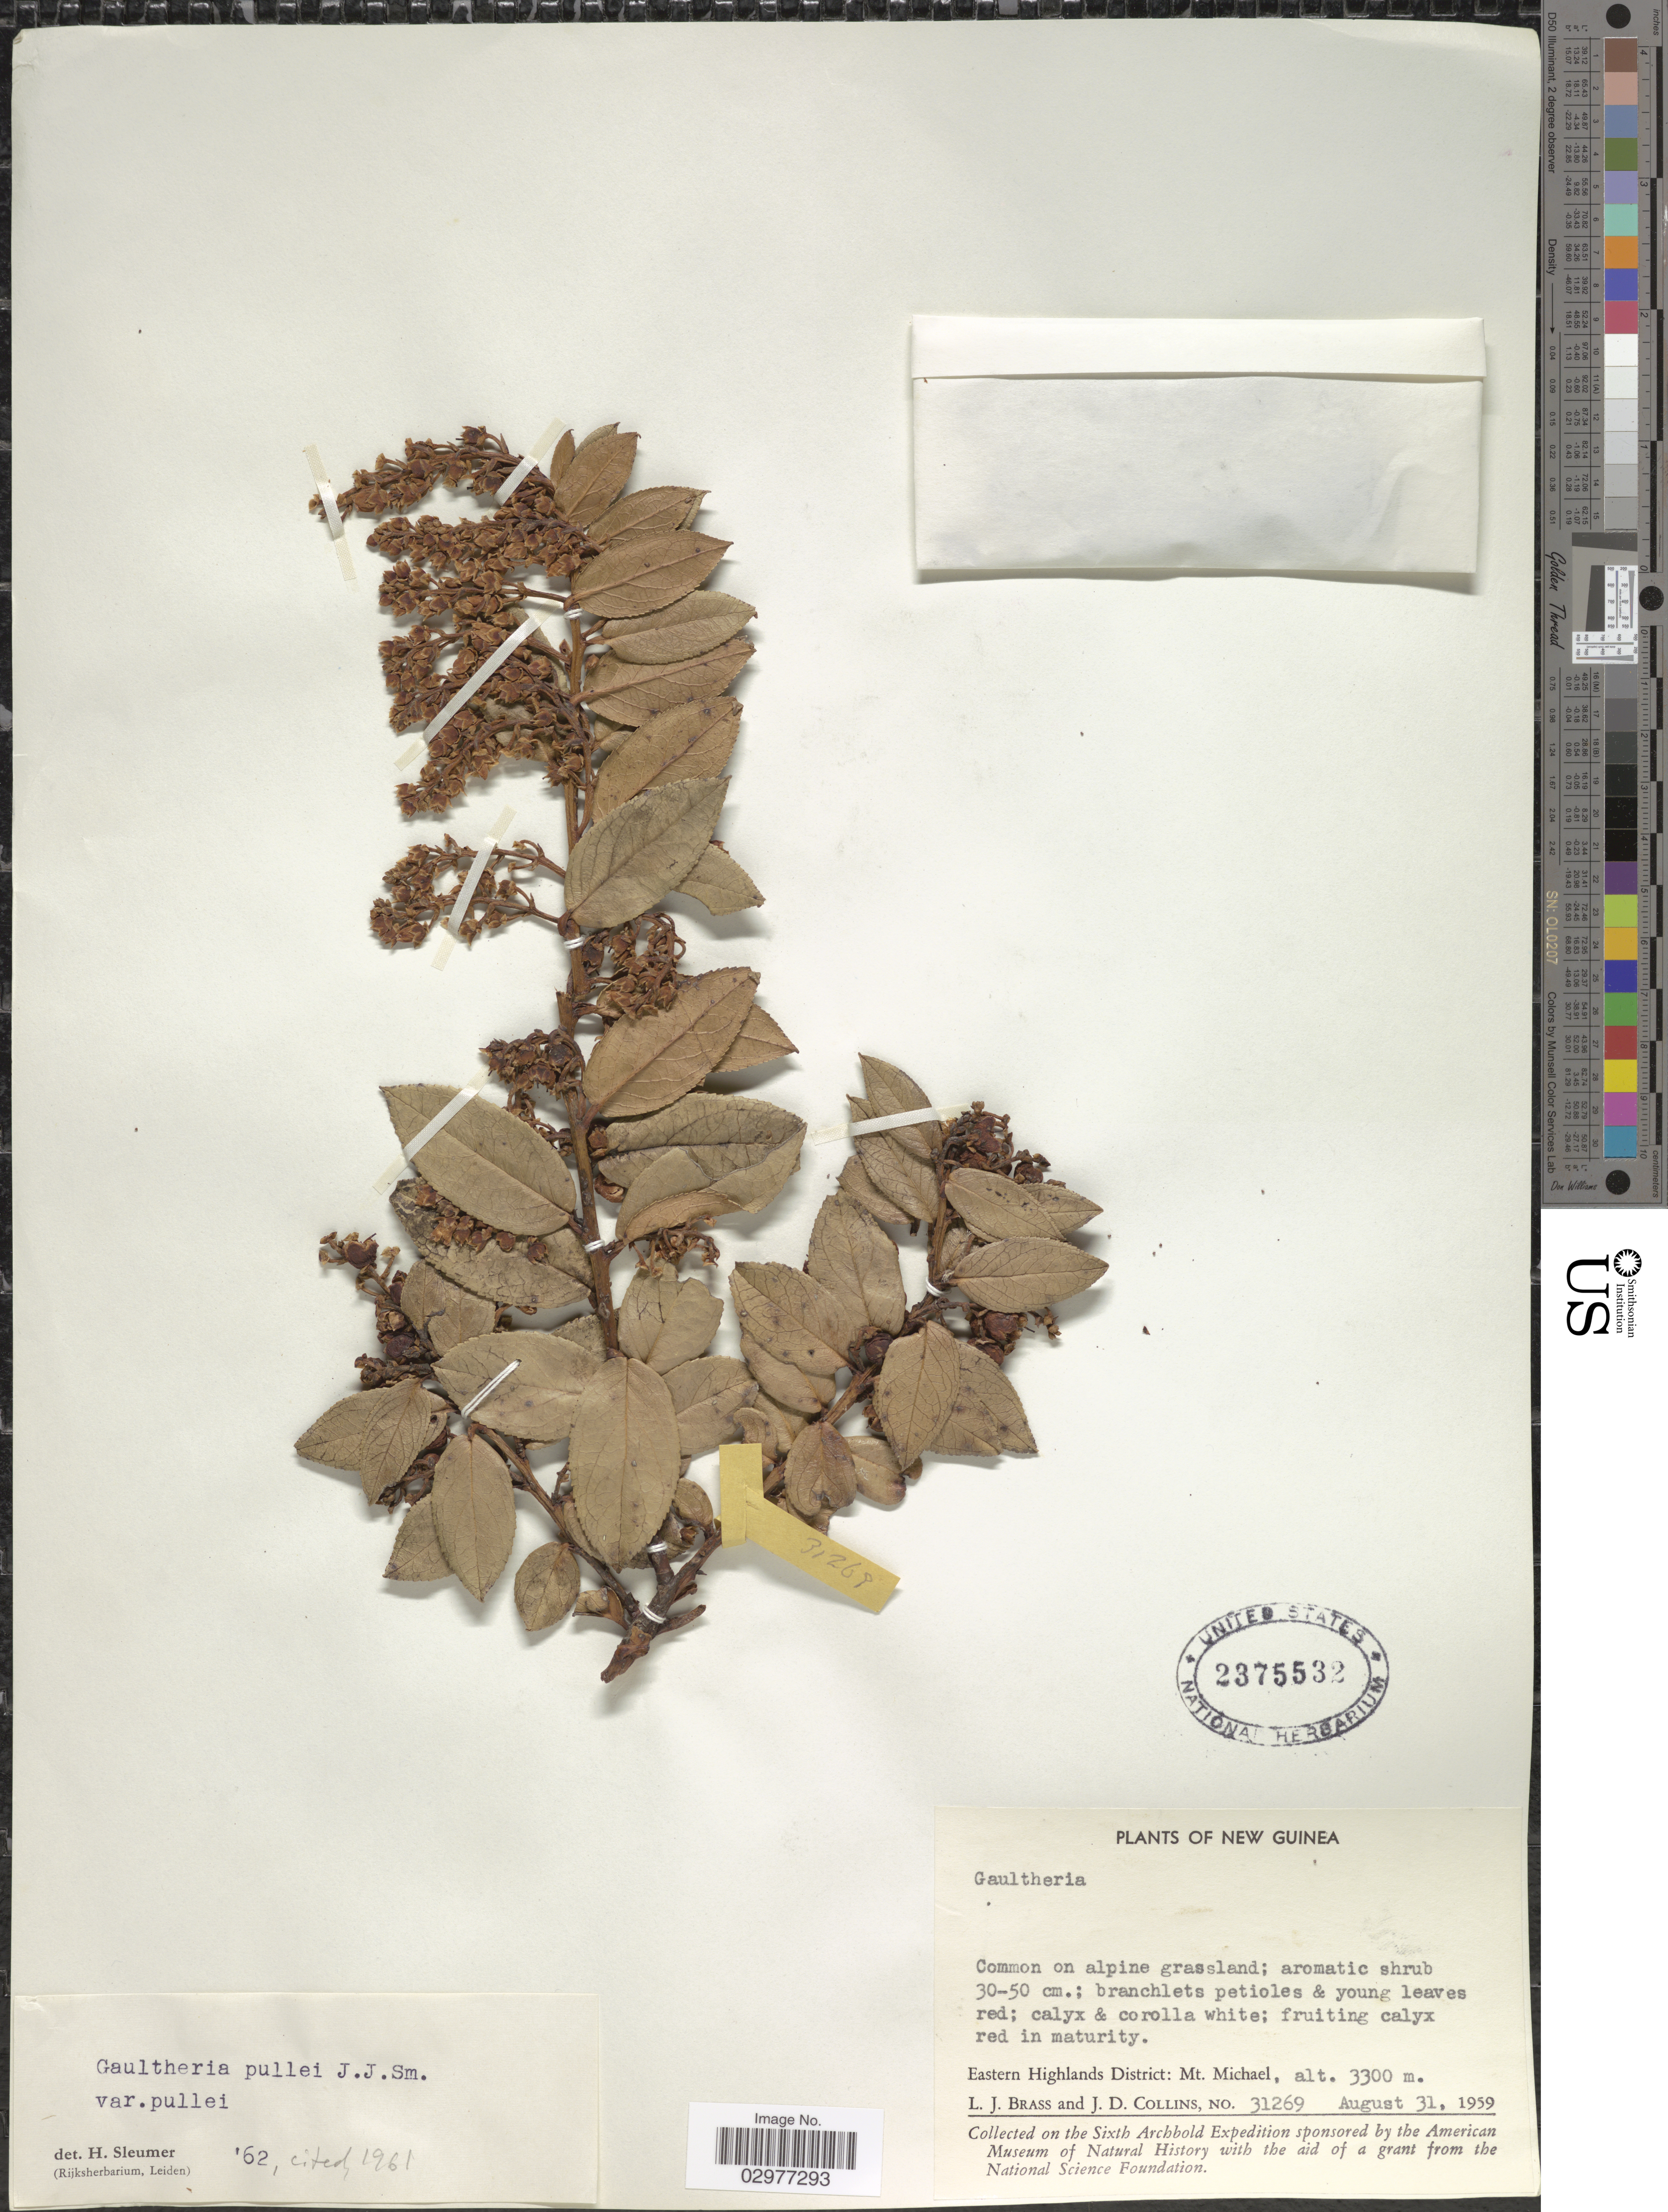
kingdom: Plantae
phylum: Tracheophyta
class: Magnoliopsida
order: Ericales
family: Ericaceae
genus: Gaultheria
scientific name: Gaultheria pullei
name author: J.J. Sm.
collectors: L. J. Brass & J. Collins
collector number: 31269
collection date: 1959-08-31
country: Papua New Guinea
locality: New Guinea. Eastern Highlands District: Mt. Michael.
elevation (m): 3300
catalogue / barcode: US 2375532